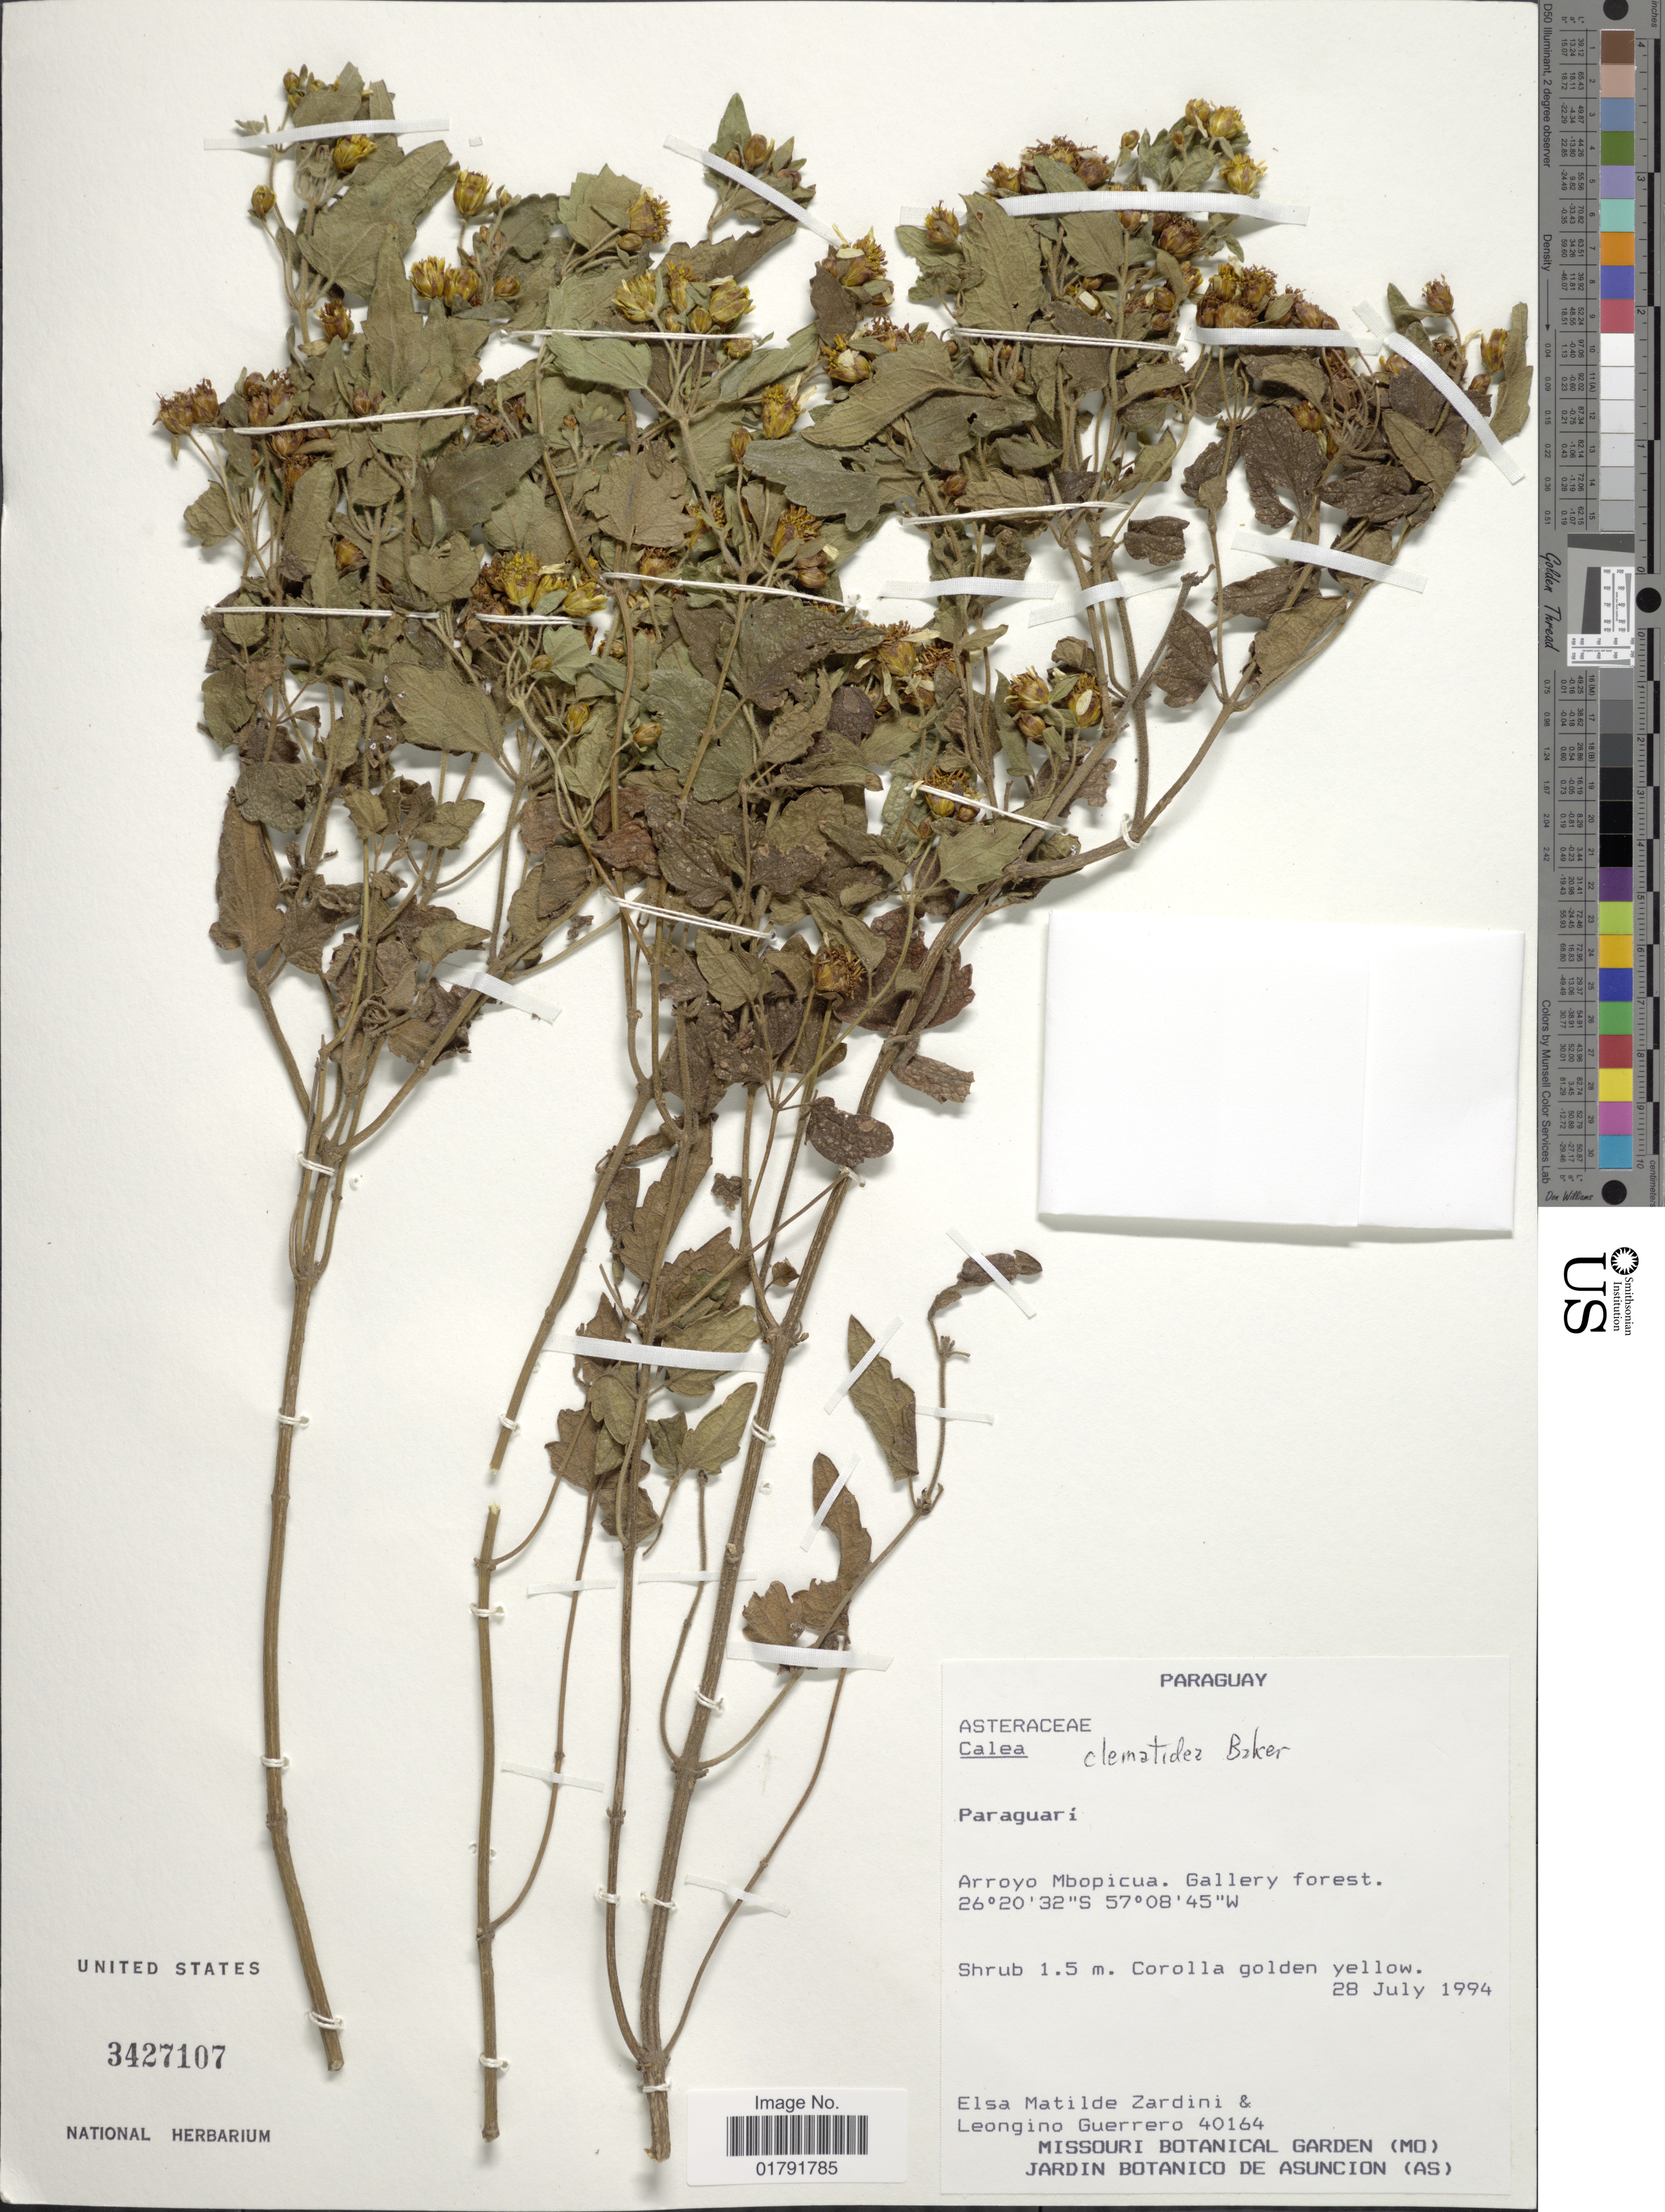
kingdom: Plantae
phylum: Tracheophyta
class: Magnoliopsida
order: Asterales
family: Asteraceae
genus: Calea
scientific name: Calea clematidea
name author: Baker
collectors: E. M. Zardini & L. Guerrero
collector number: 40164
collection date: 1994-07-28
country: Paraguay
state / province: Paraguari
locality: Arroyo Mbopicua, Gallery forest.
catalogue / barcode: US 3427107